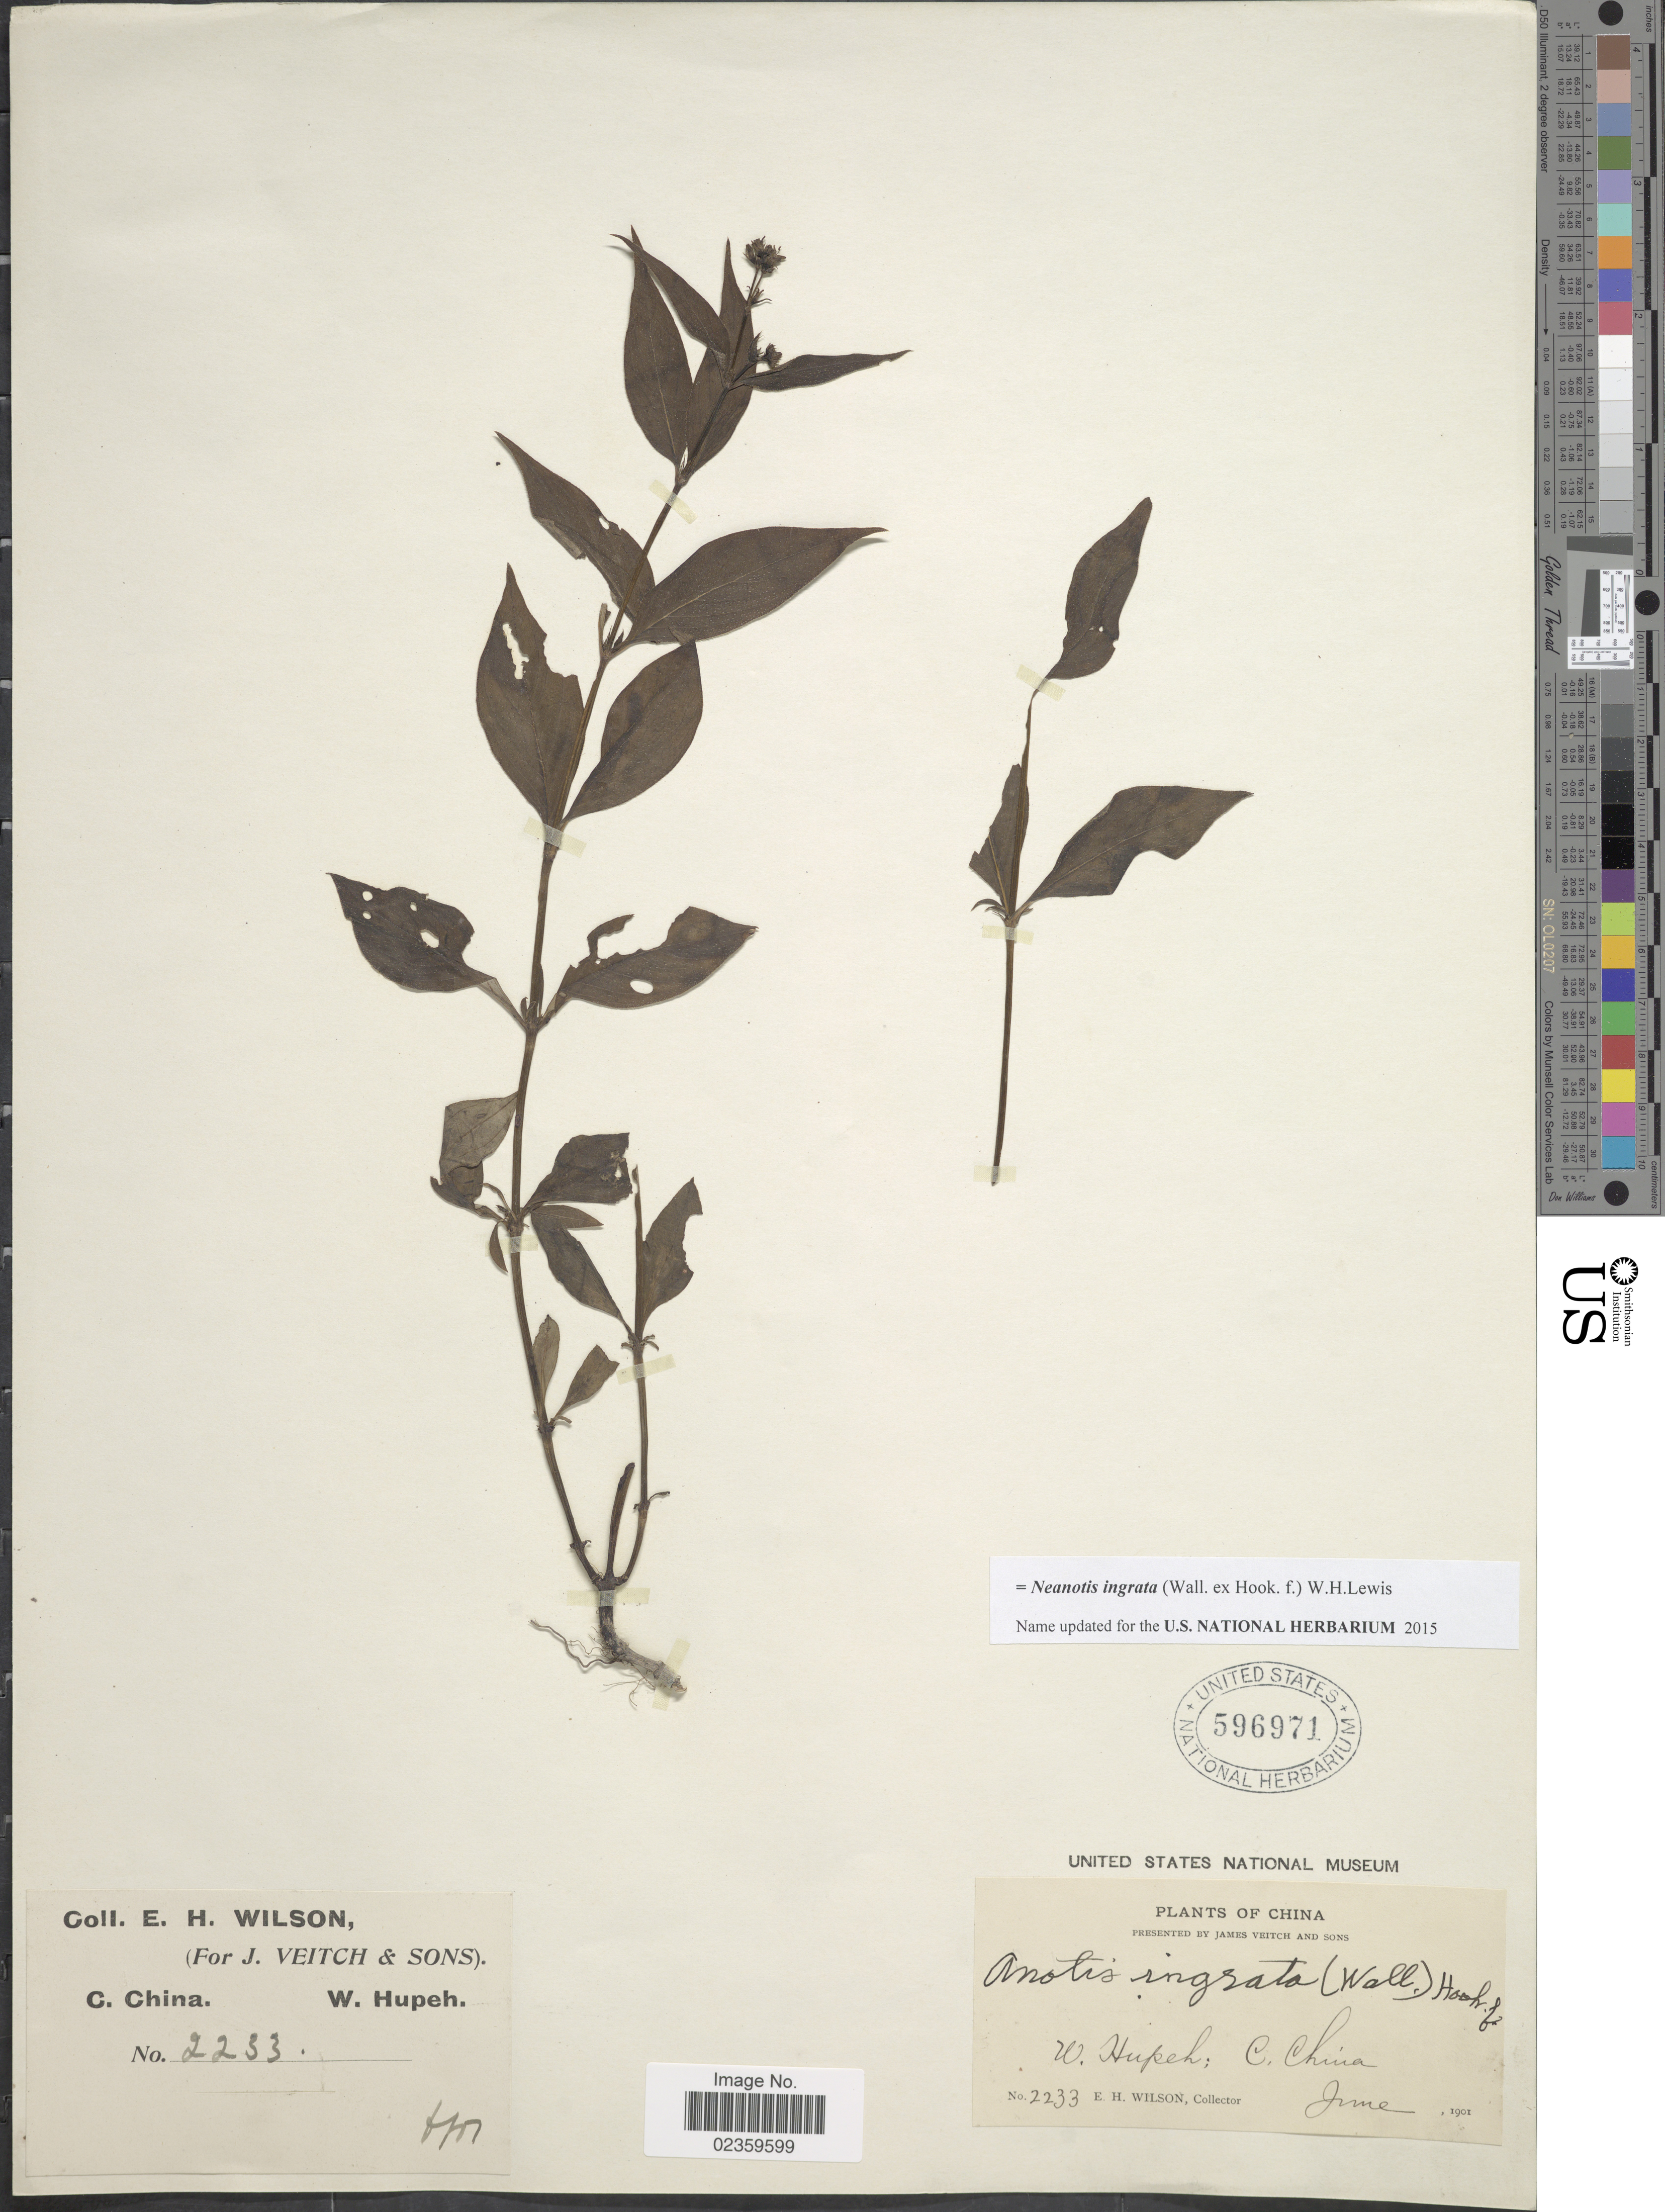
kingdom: Plantae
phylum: Tracheophyta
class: Magnoliopsida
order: Gentianales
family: Rubiaceae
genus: Neanotis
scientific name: Neanotis ingrata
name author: (Wall. ex Hook. f.) W.H. Lewis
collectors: E. Wilson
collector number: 2233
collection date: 1901-06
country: China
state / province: Hubei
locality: W. Hupeh: C. China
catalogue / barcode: US 596971